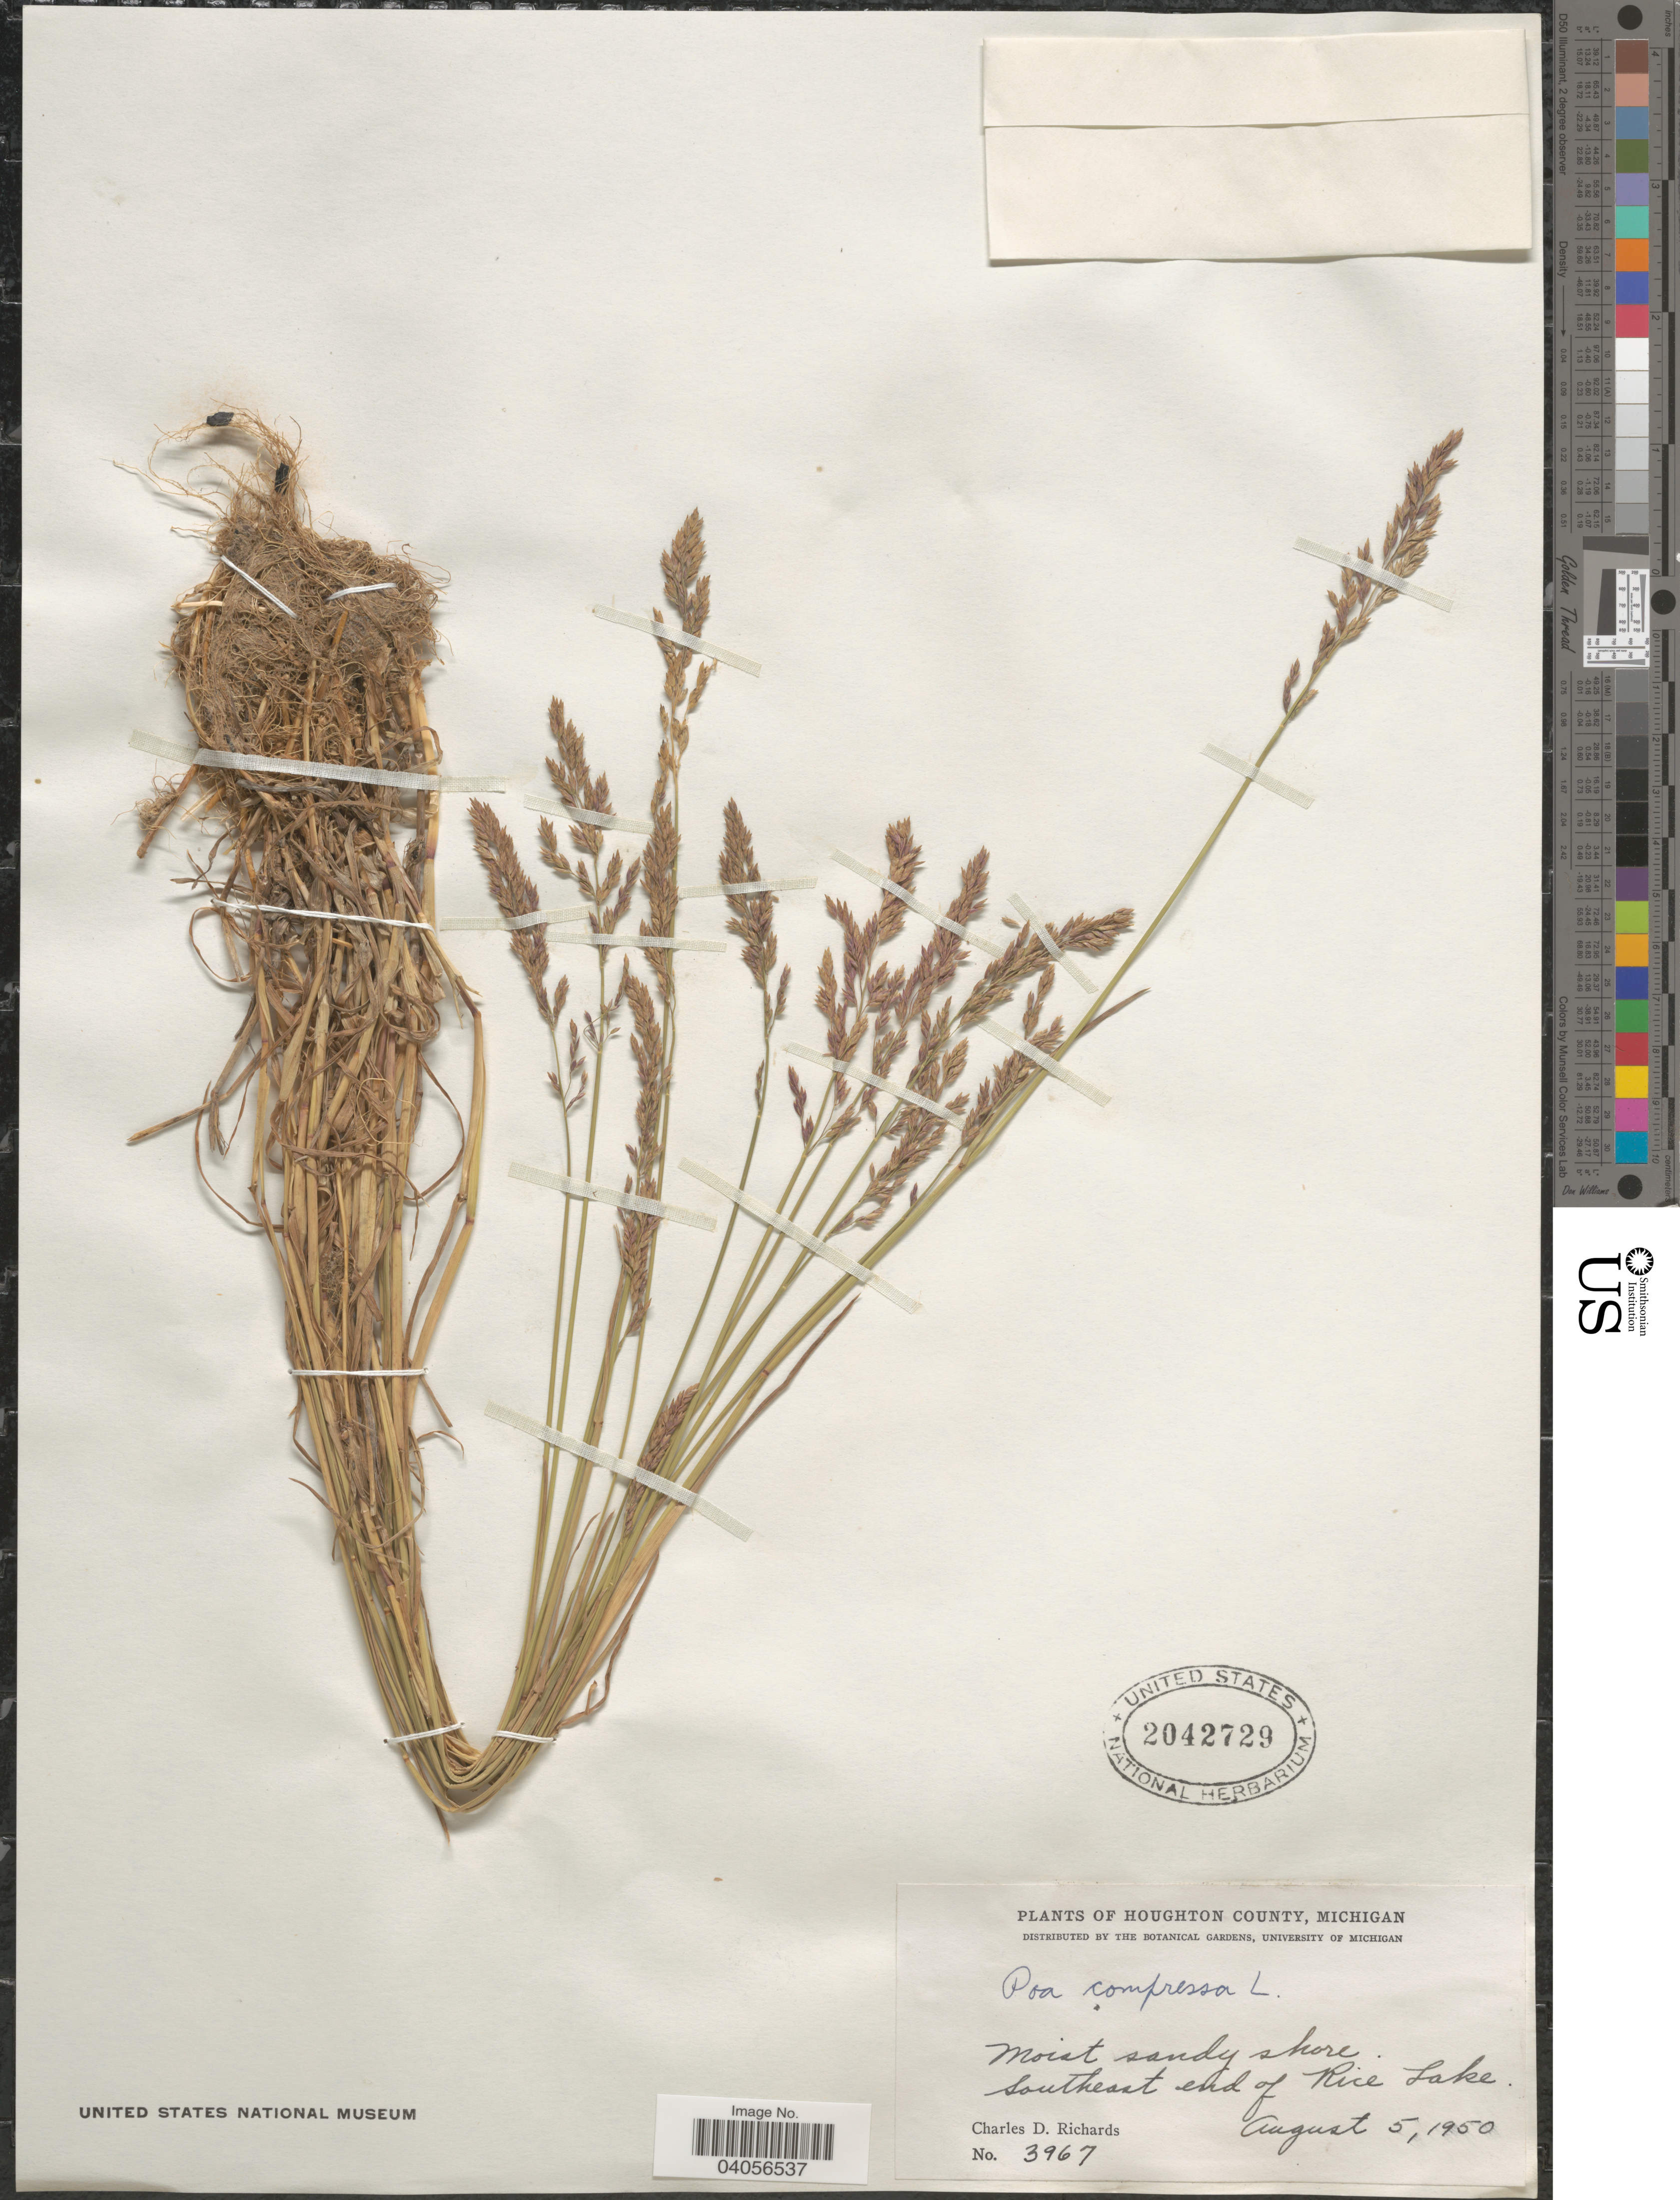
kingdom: Plantae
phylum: Tracheophyta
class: Liliopsida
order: Poales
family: Poaceae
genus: Poa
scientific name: Poa compressa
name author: L.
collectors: C. Richards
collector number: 3967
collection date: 1950-08-05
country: United States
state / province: Michigan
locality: Houghton County. Southeast end of Rice Lake.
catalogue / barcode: US 2042729